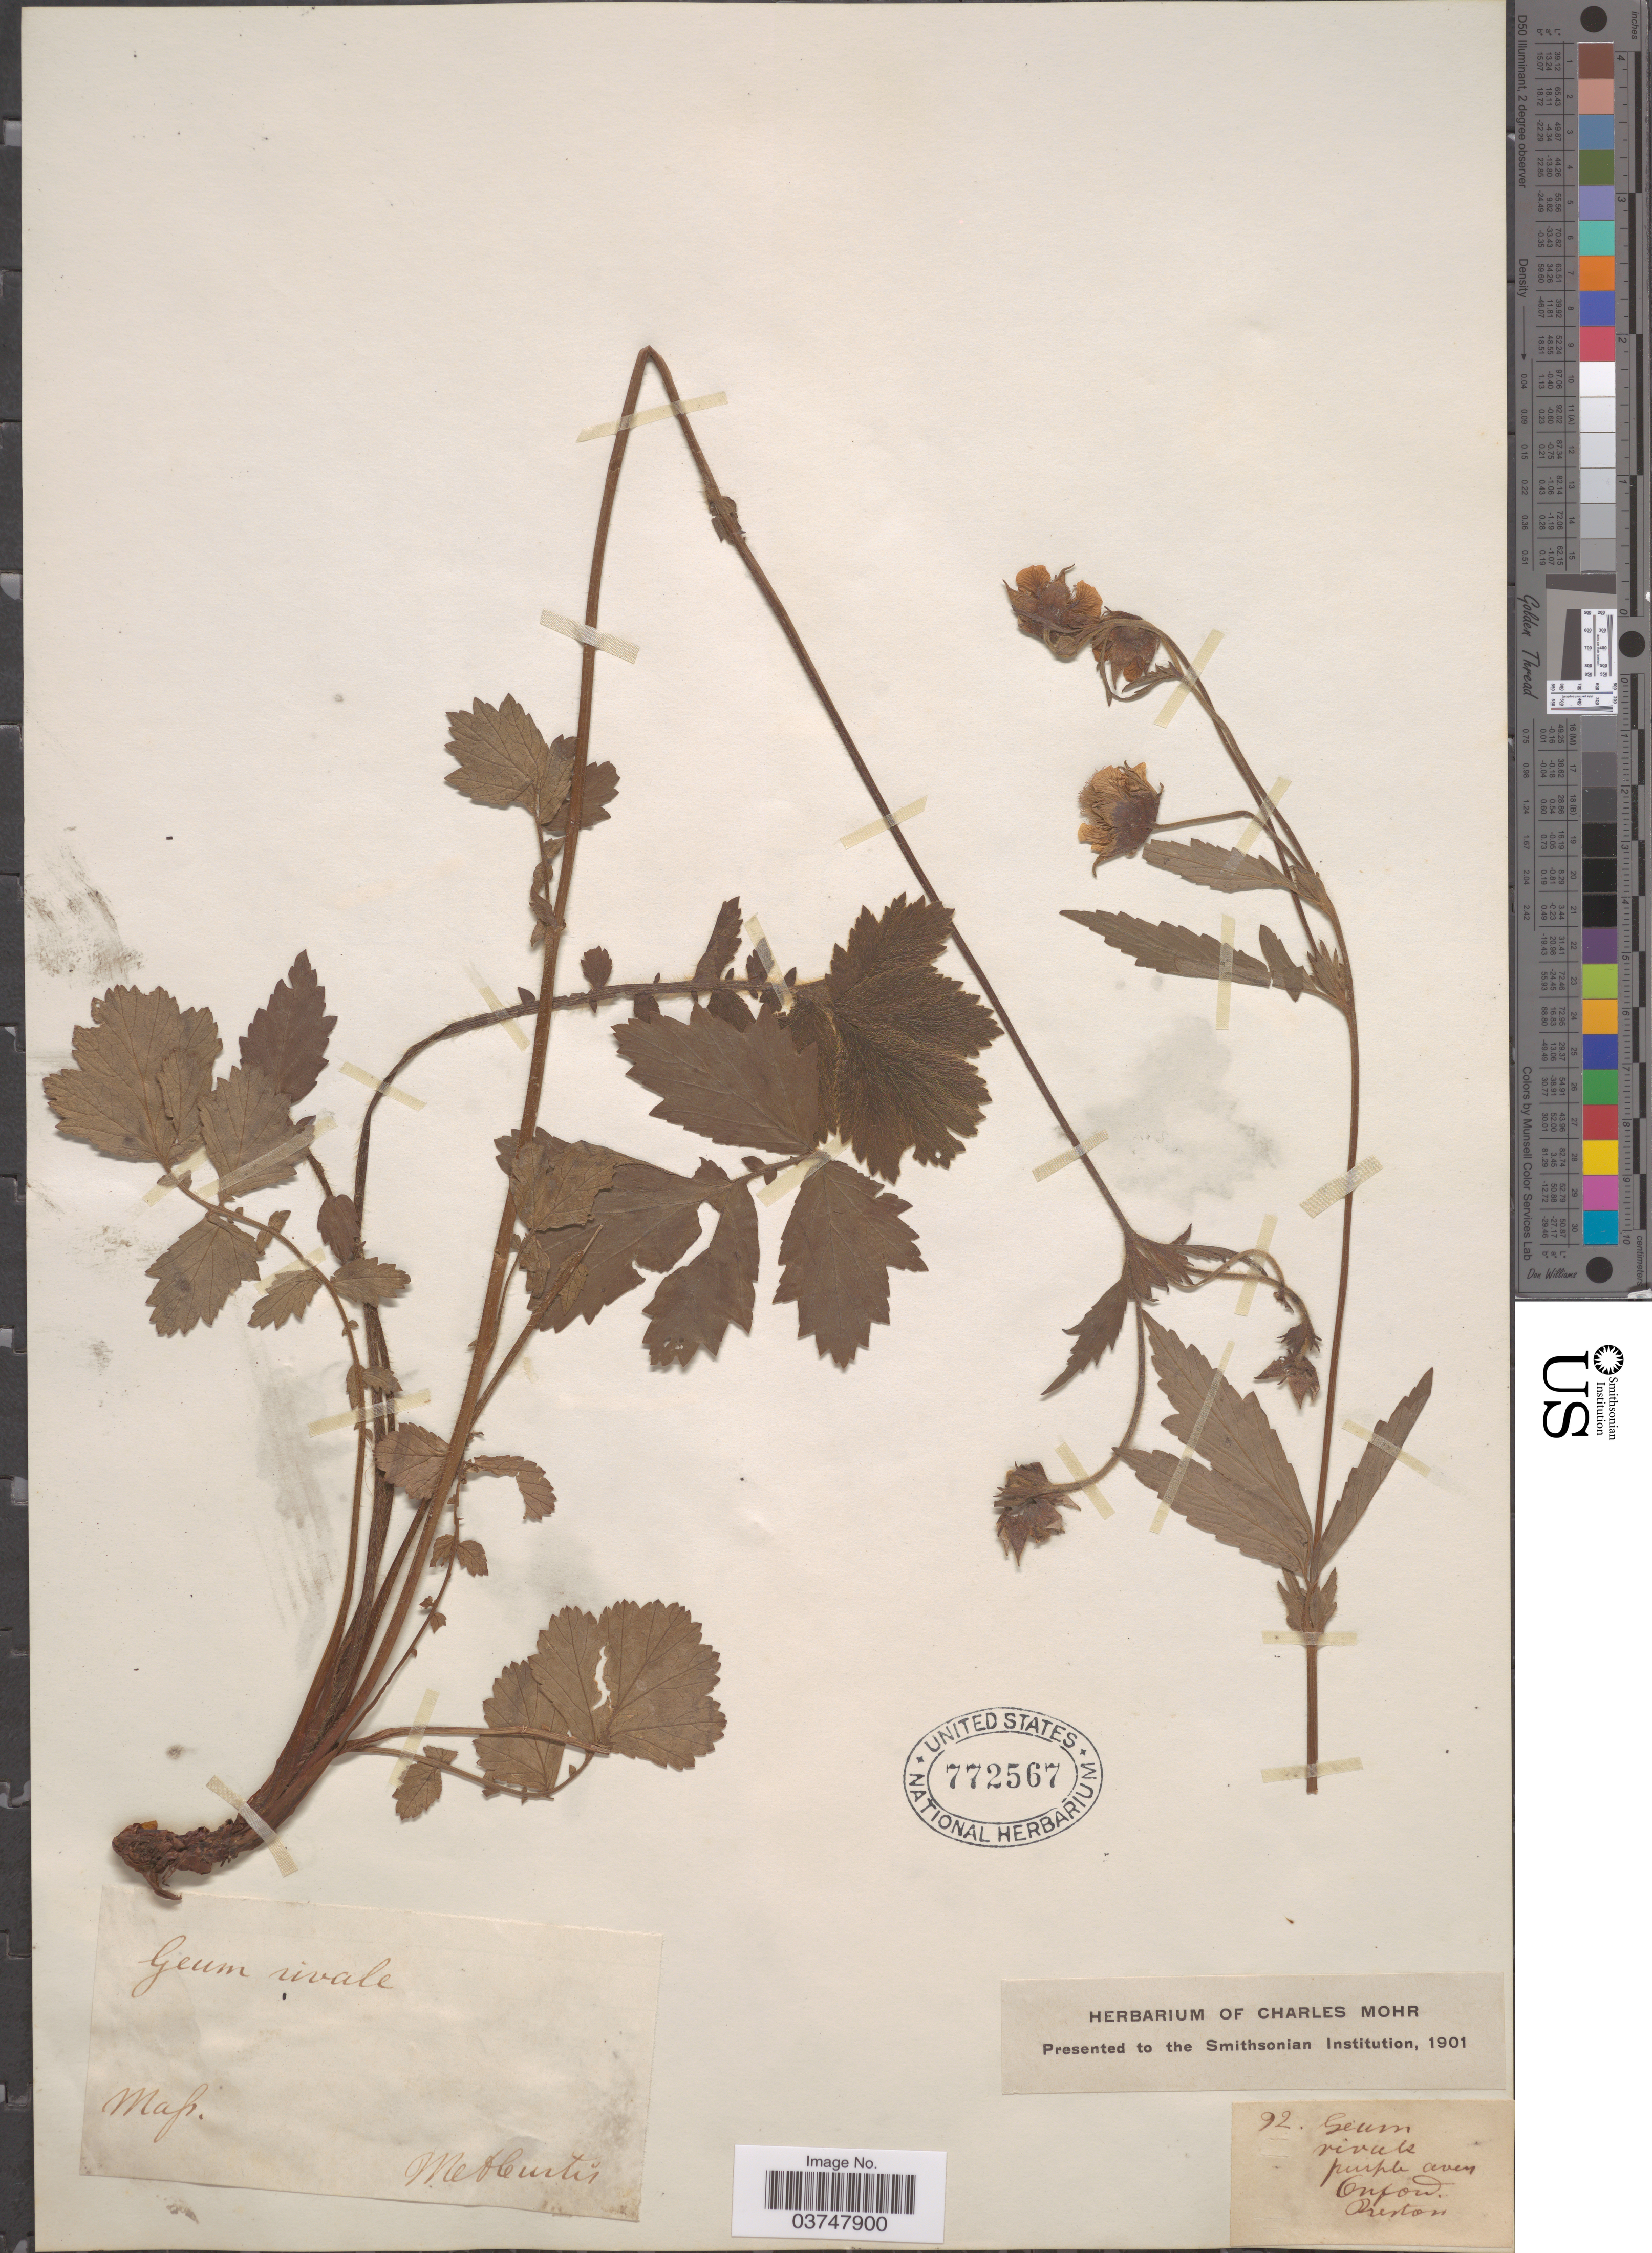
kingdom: Plantae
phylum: Tracheophyta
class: Magnoliopsida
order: Rosales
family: Rosaceae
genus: Geum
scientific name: Geum rivale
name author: L.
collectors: M. A. Curtis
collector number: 92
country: United States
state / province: Massachusetts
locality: Oxford. Preston.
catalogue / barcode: US 772567